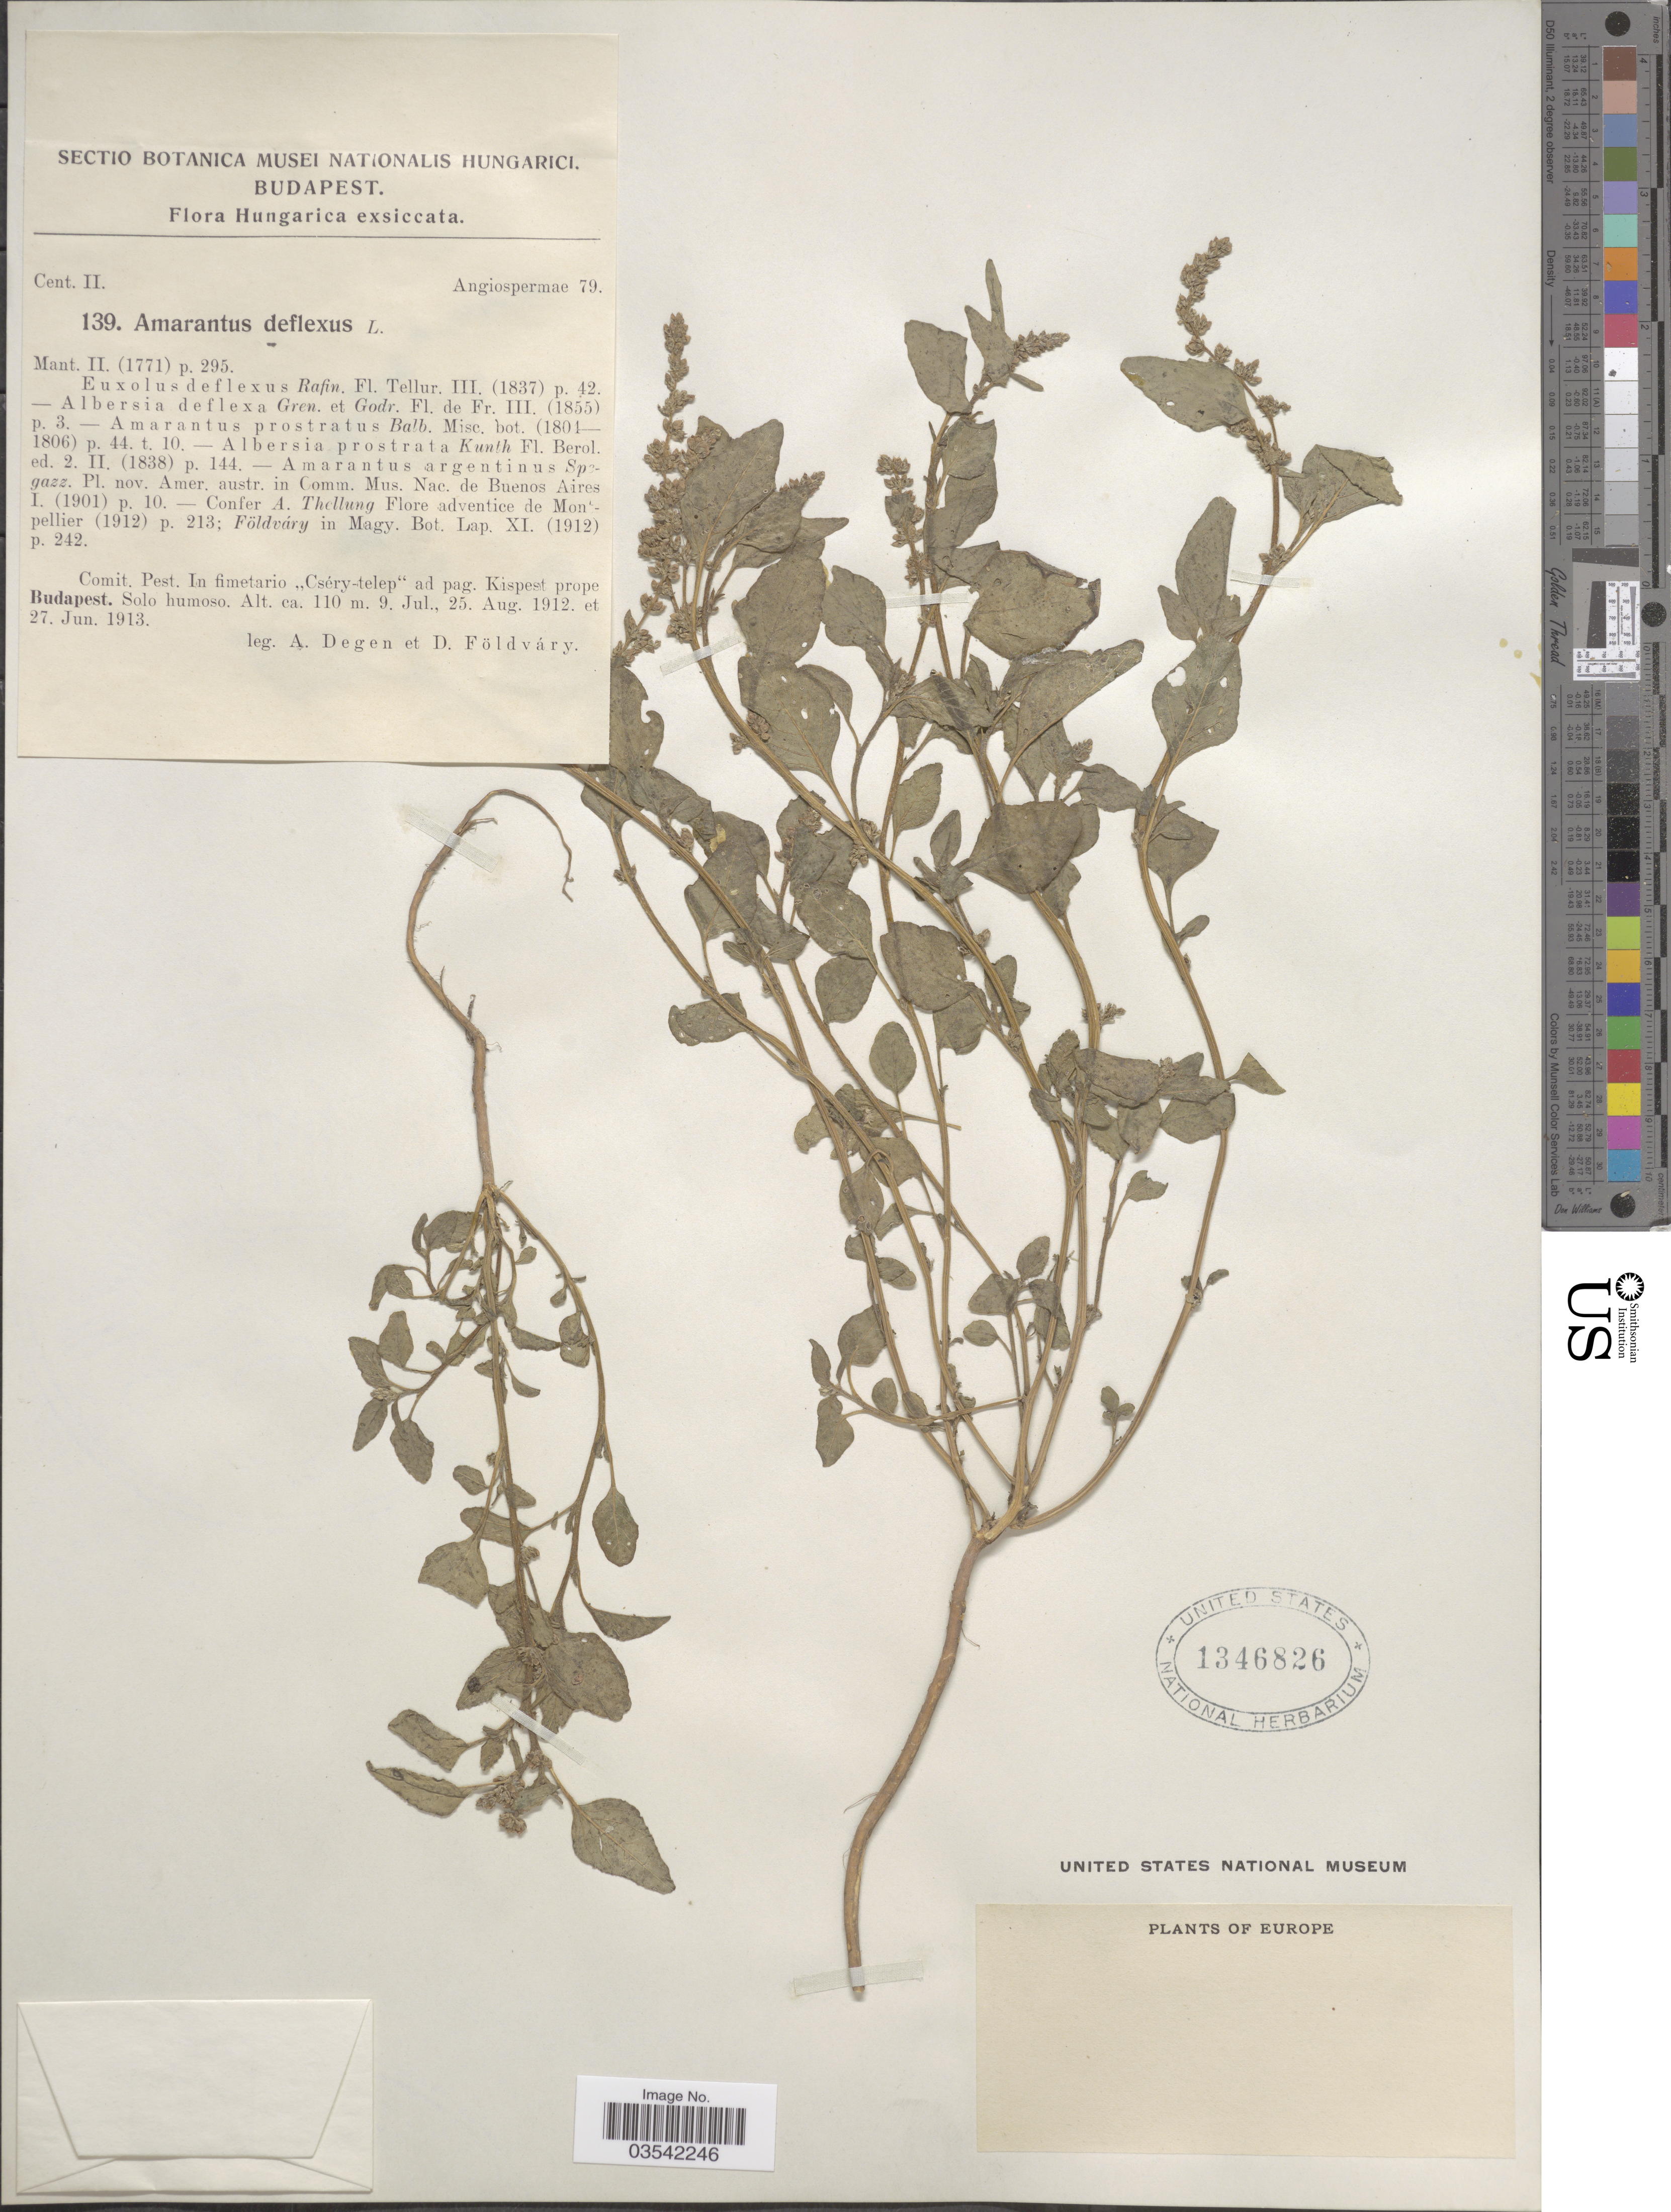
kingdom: Plantae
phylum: Tracheophyta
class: Magnoliopsida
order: Caryophyllales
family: Amaranthaceae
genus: Amaranthus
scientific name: Amaranthus deflexus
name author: L.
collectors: A. Degen & D. Földváry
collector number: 139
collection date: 1912-07-09/1913-06-27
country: Hungary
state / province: Budapest, Capital District of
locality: Hungarica. Comit. Pest. In fimetario "Cséry-telep" ad pag. Kispest prope Budapest. Solo humoso.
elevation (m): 110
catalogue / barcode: US 1346826